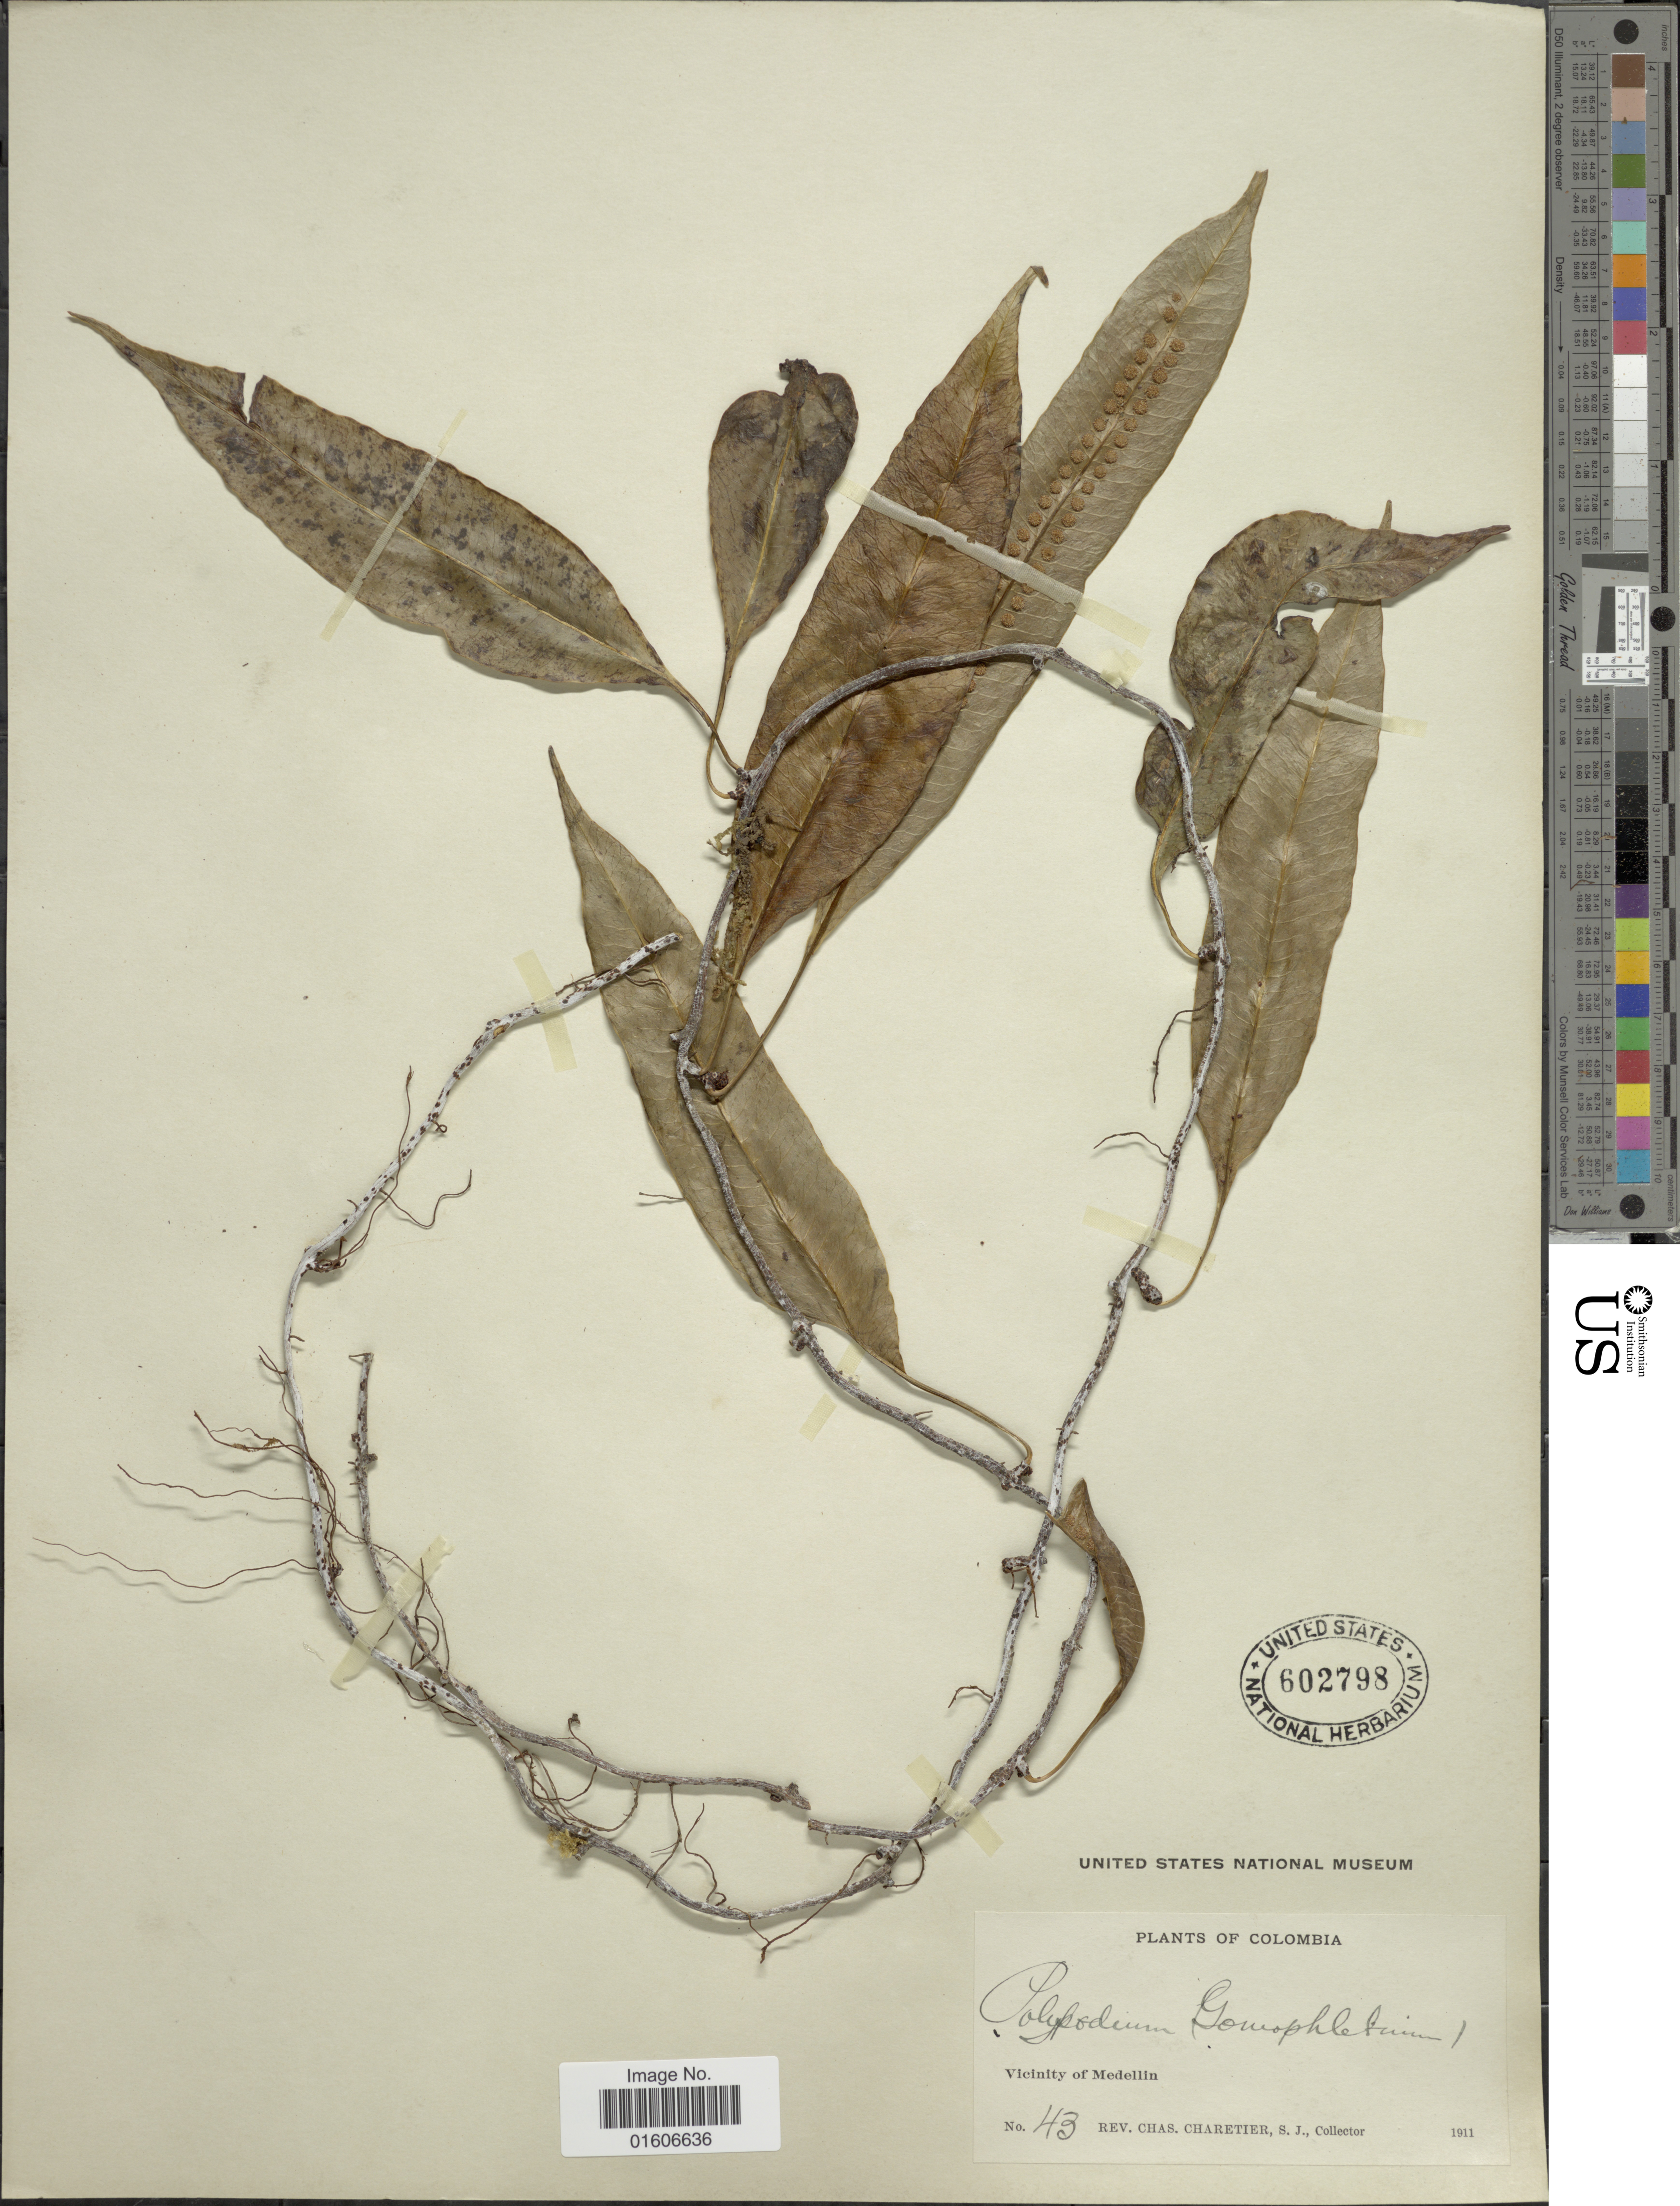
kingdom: Plantae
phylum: Tracheophyta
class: Polypodiopsida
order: Polypodiales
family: Polypodiaceae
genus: Serpocaulon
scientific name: Serpocaulon levigatum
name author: (Cav.) A.R. Sm.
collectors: C. Charetier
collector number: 43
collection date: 1911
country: Colombia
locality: Vicinity of Medellin.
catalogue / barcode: US 602798